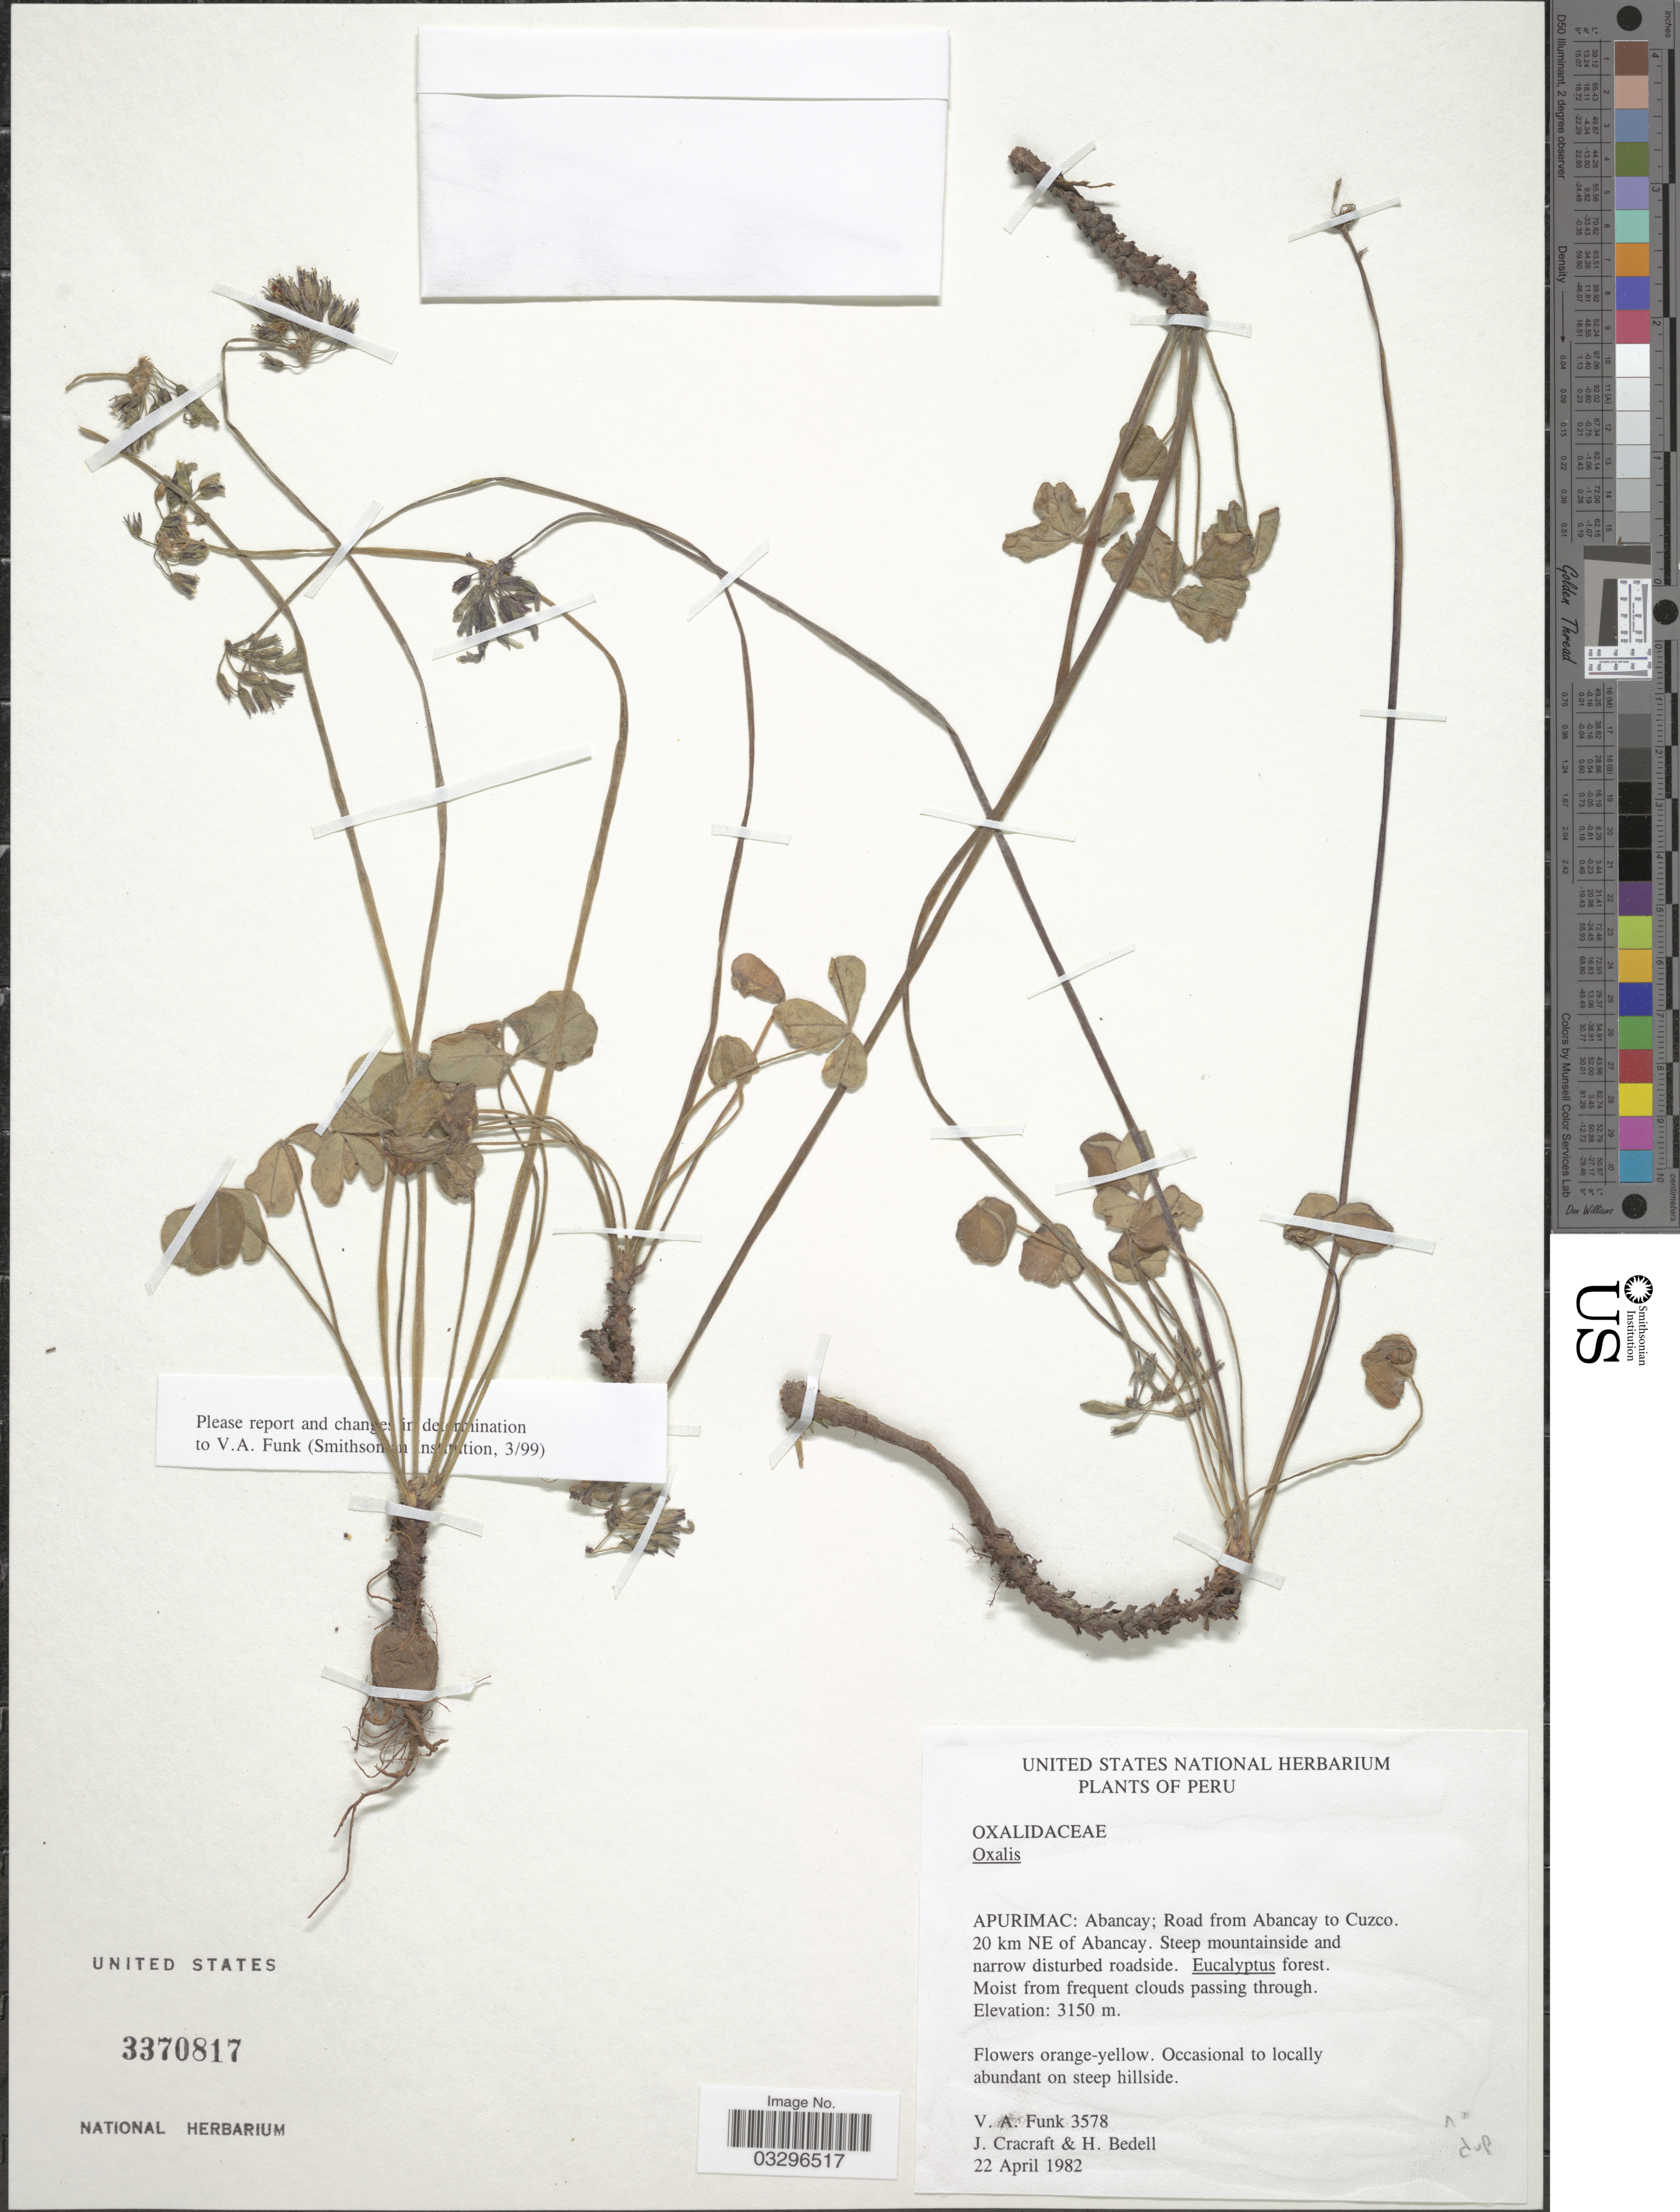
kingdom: Plantae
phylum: Tracheophyta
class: Magnoliopsida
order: Oxalidales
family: Oxalidaceae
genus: Oxalis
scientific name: Oxalis sp.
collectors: V. Funk, J. L. Cracraft & H. Bedell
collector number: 3578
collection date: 1982-04-22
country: Peru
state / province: Apurímac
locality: Abancay; Road from Abancay to Cuzco. 20 km NE of Abancay.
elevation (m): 3150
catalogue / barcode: US 3370817